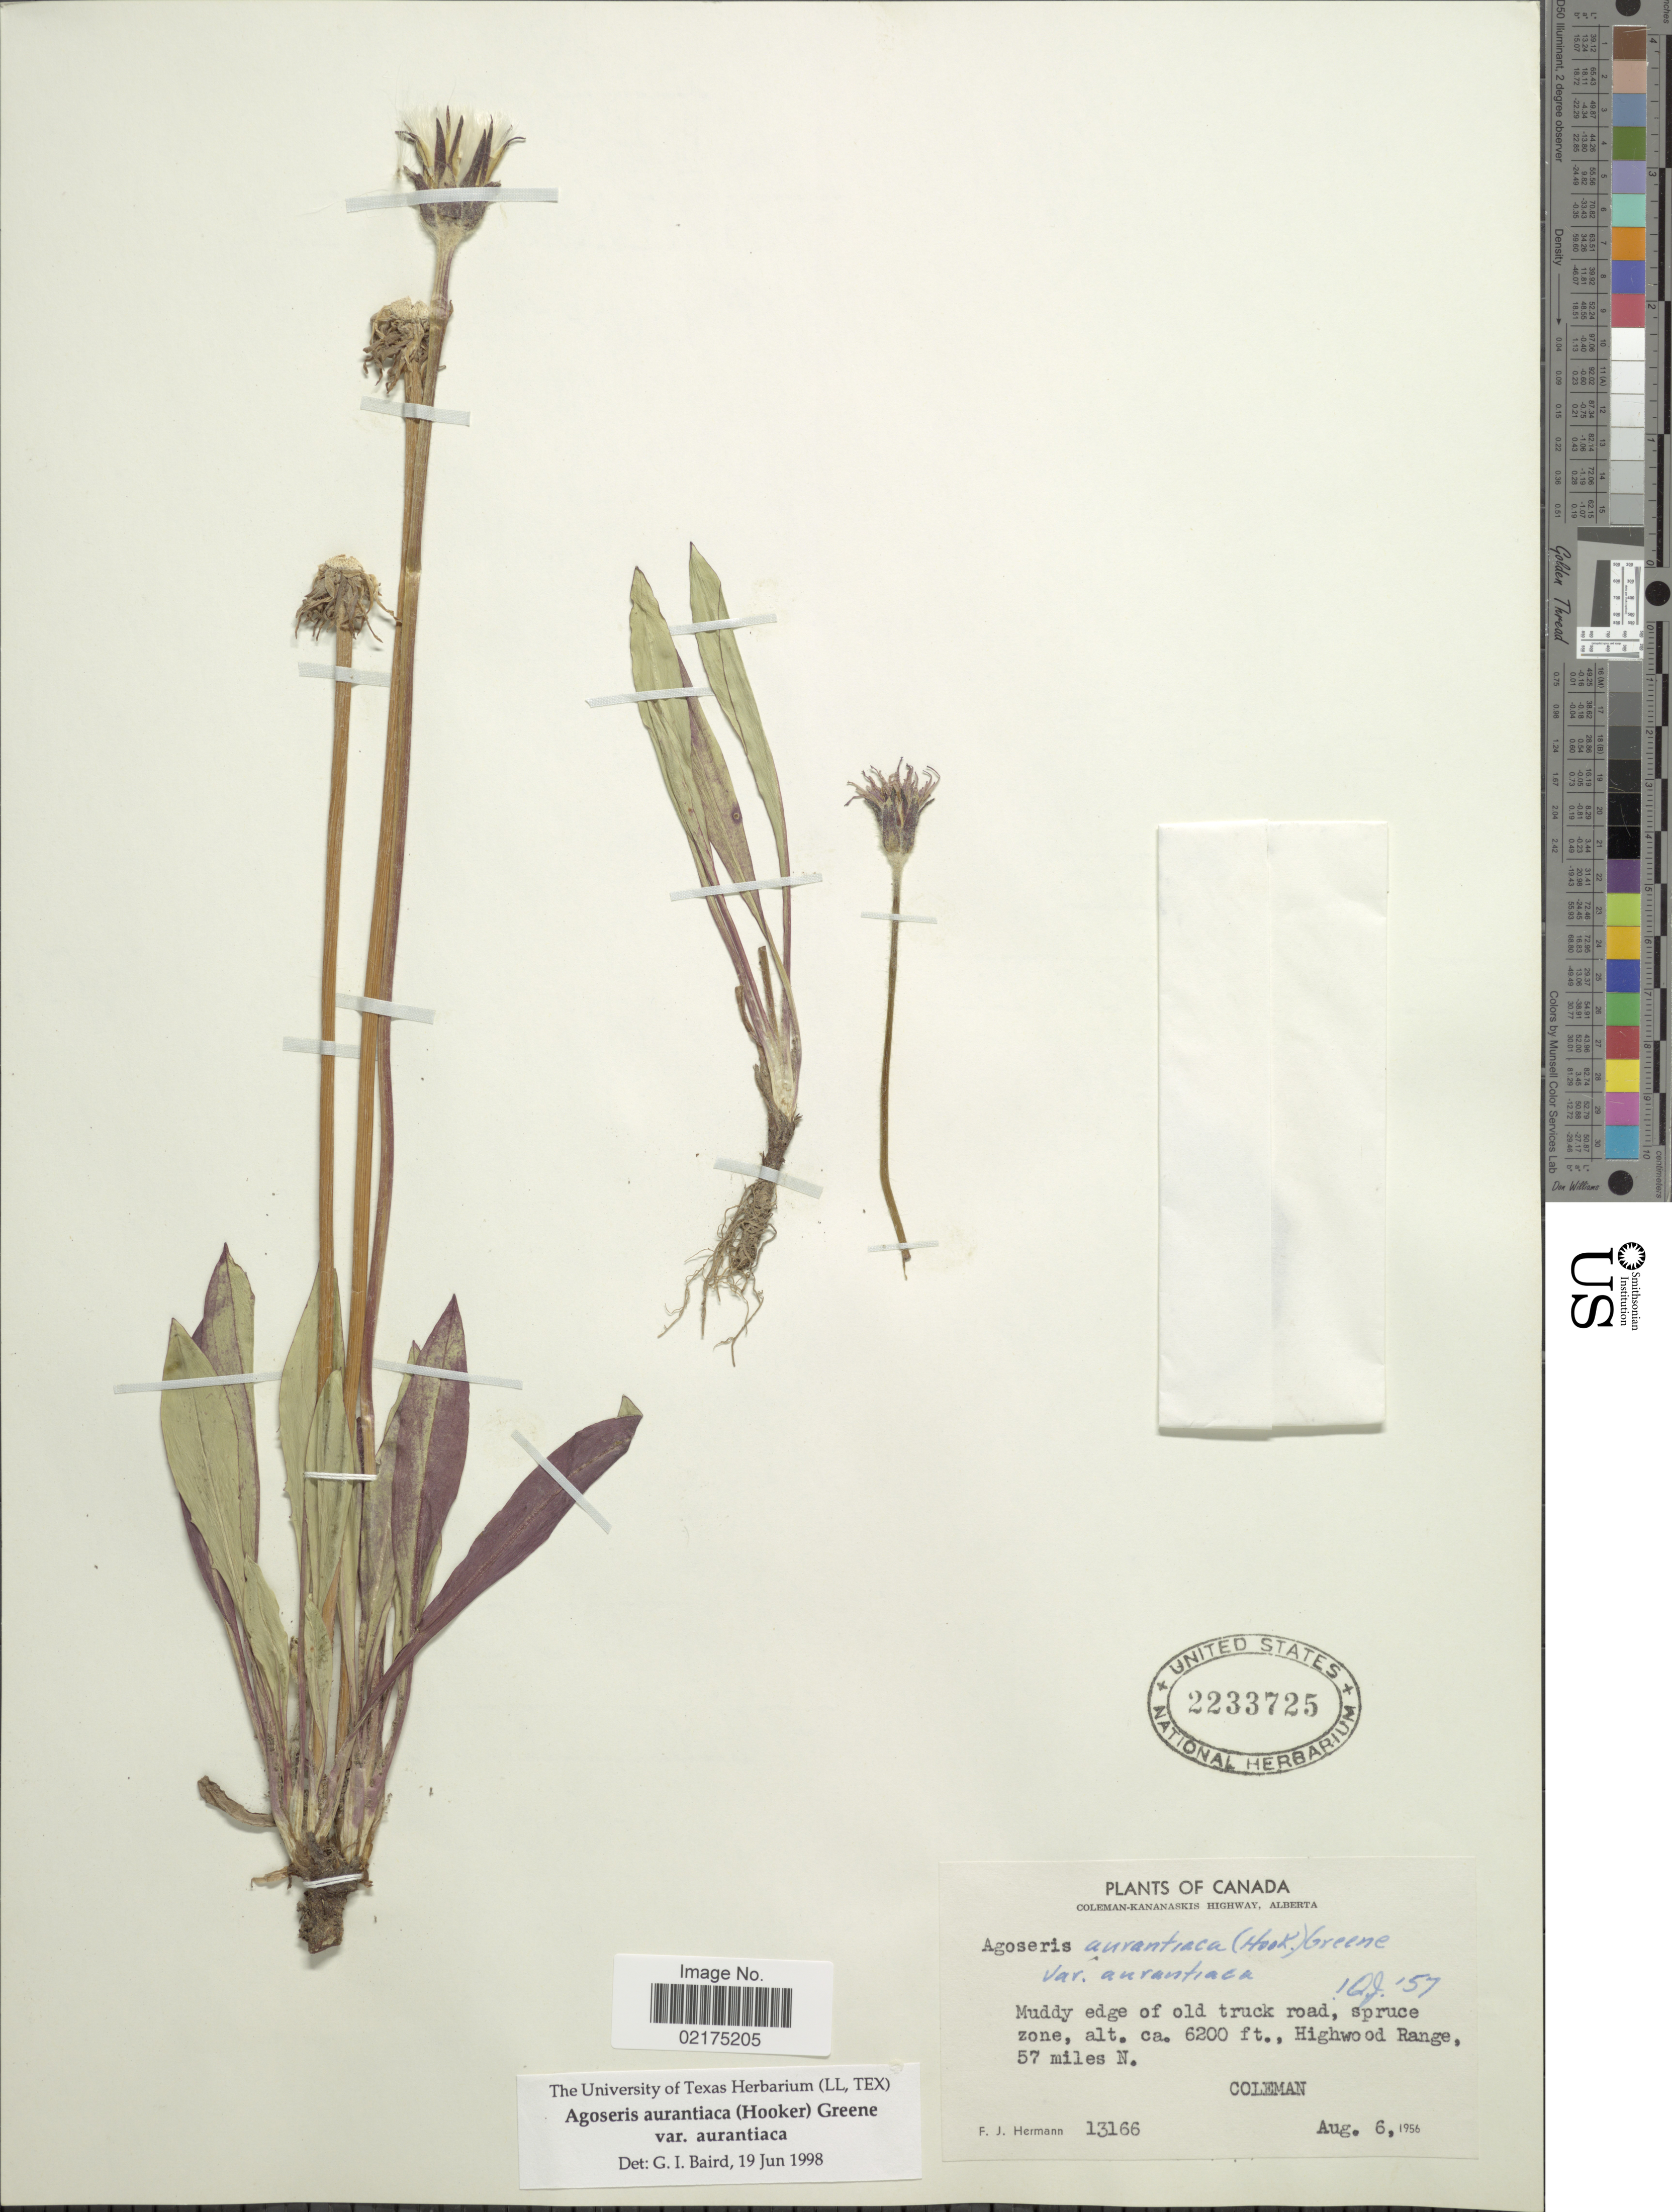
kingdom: Plantae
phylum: Tracheophyta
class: Magnoliopsida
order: Asterales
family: Asteraceae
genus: Agoseris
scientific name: Agoseris aurantiaca var. aurantiaca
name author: (Hook.) Greene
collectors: F. J. Hermann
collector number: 13166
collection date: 1956-08-06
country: Canada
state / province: Alberta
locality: Coleman-Kananaskis Highway, Muddy edge of old truck road, spruce zone, Highwood Range, 58 miles N., Coleman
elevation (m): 1890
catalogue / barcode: US 2233725